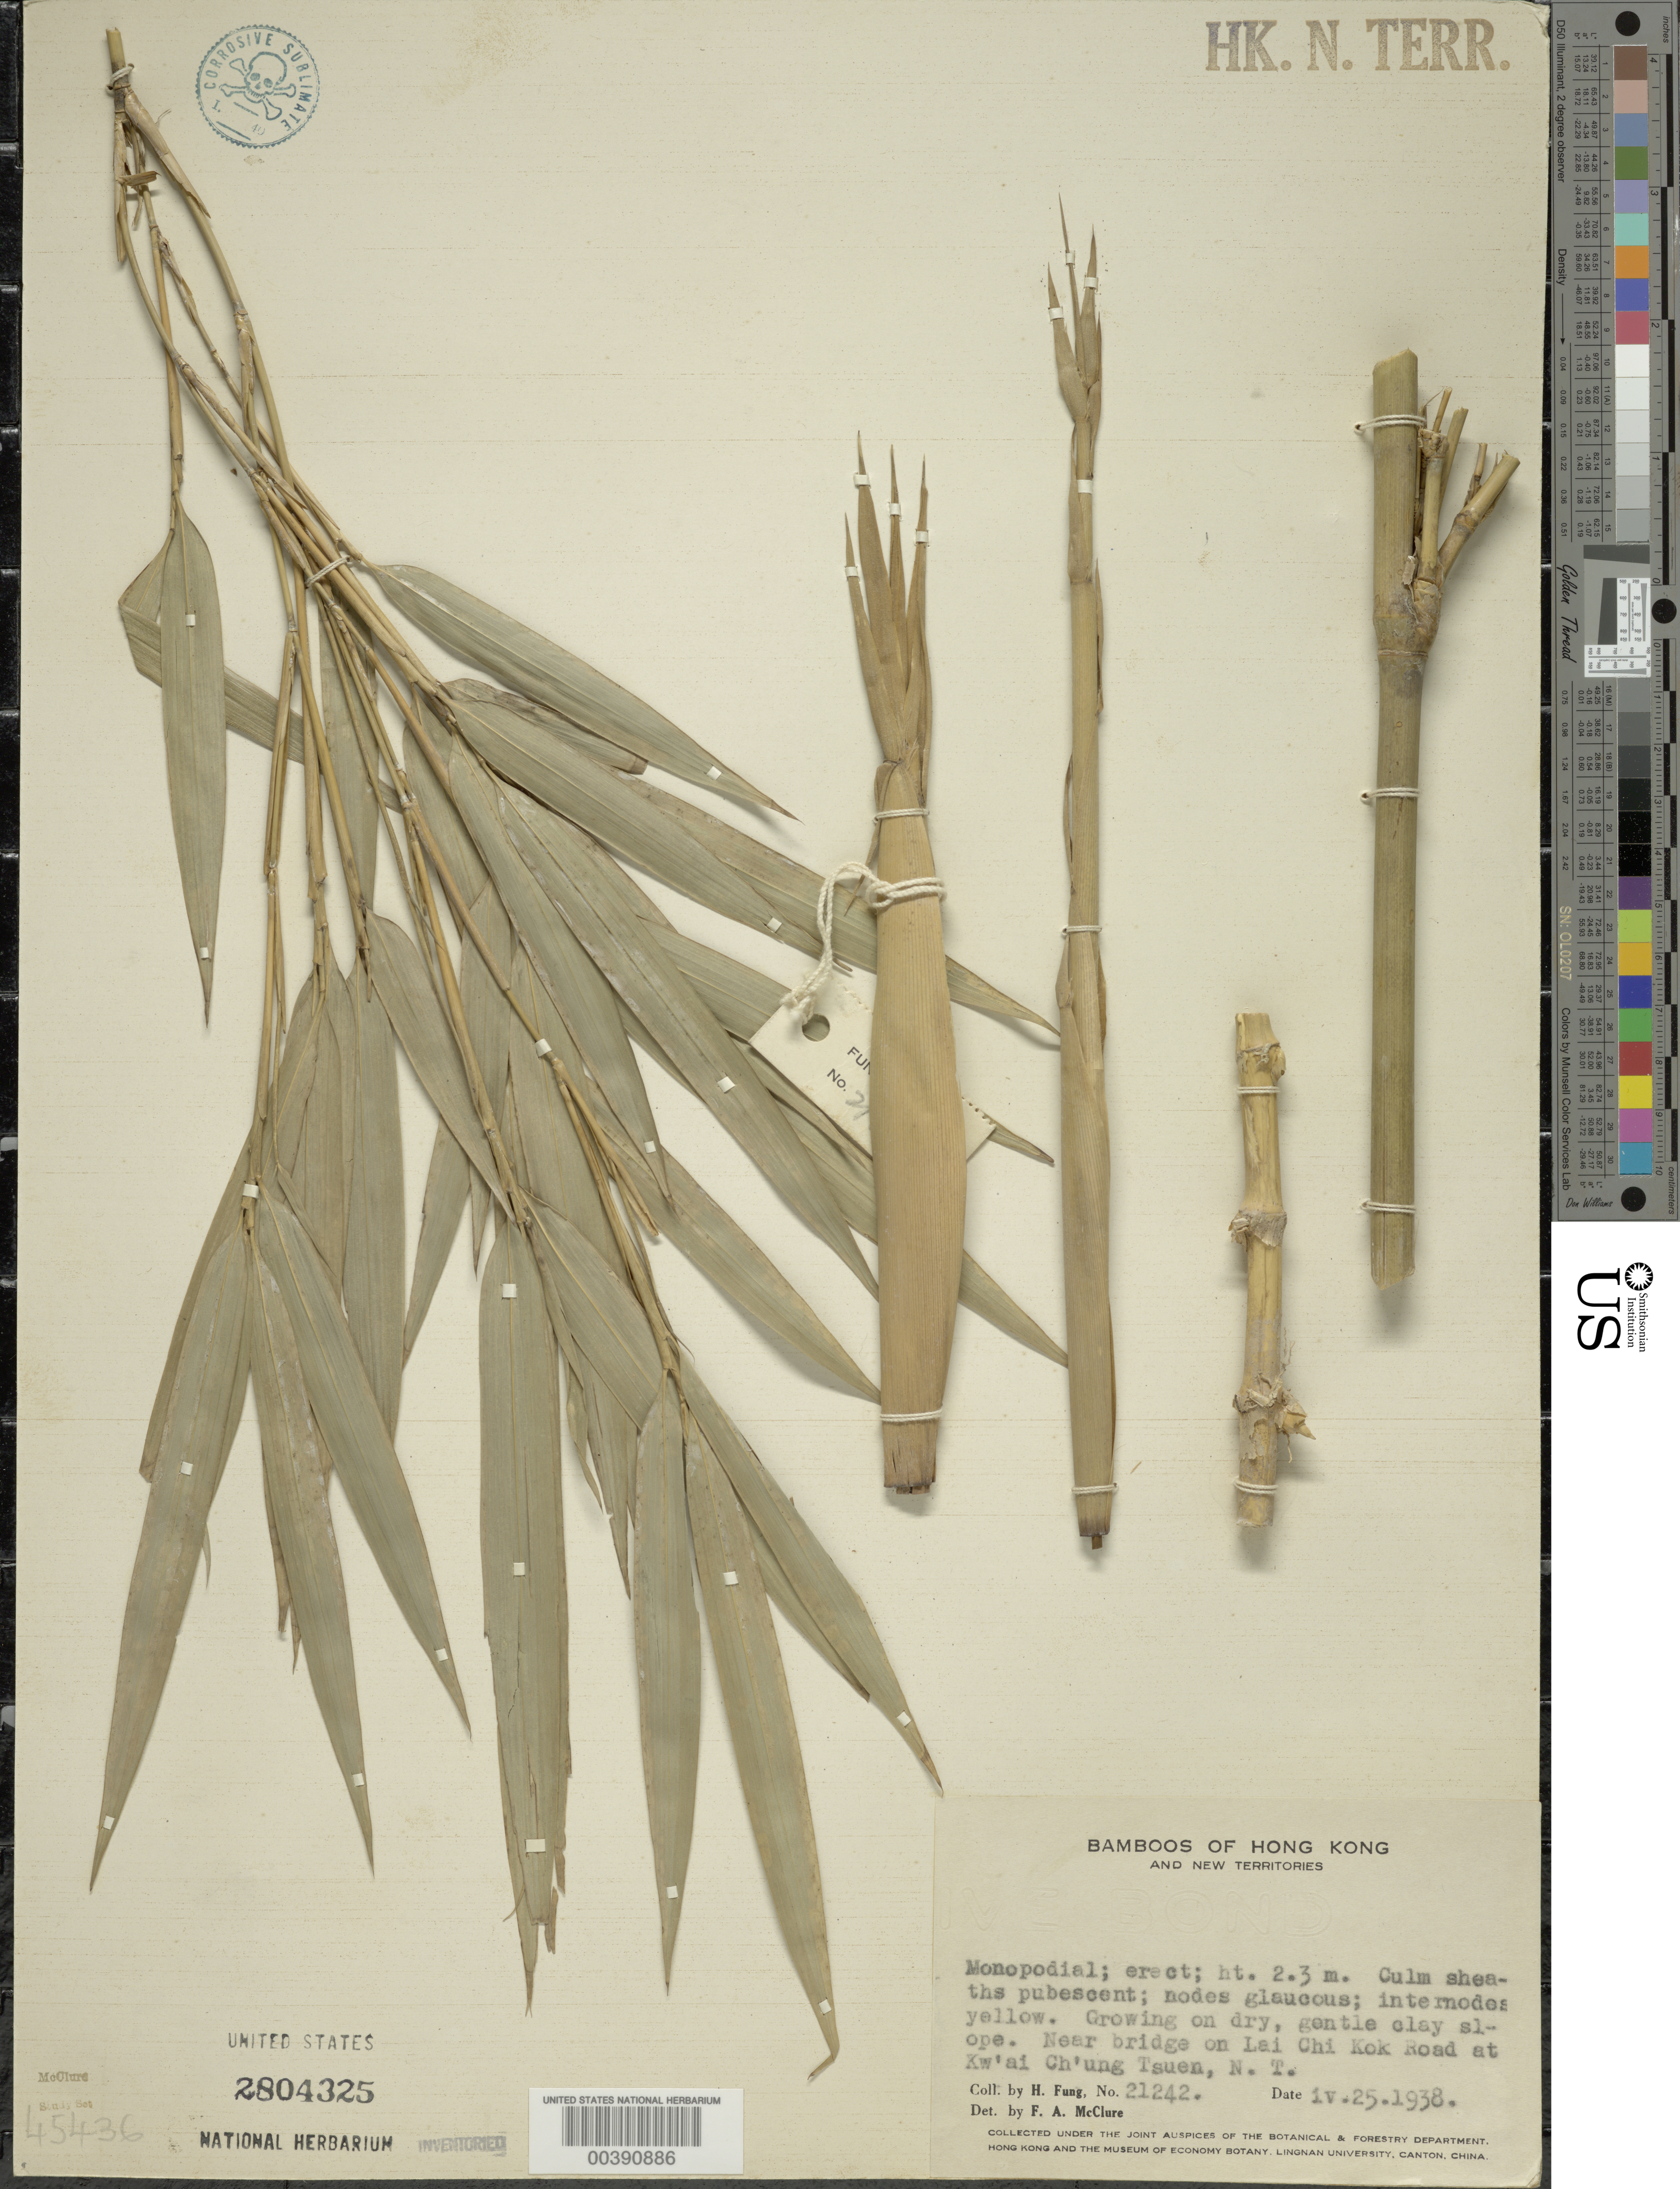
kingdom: Plantae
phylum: Tracheophyta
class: Liliopsida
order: Poales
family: Poaceae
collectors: H. L. Fung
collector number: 21242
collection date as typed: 25 Apr 1938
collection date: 1938-04-25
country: China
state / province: Hong Kong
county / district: New Territories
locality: Kw'ai ch'ung tsuen, lai chi kok rd.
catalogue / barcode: US 2804325